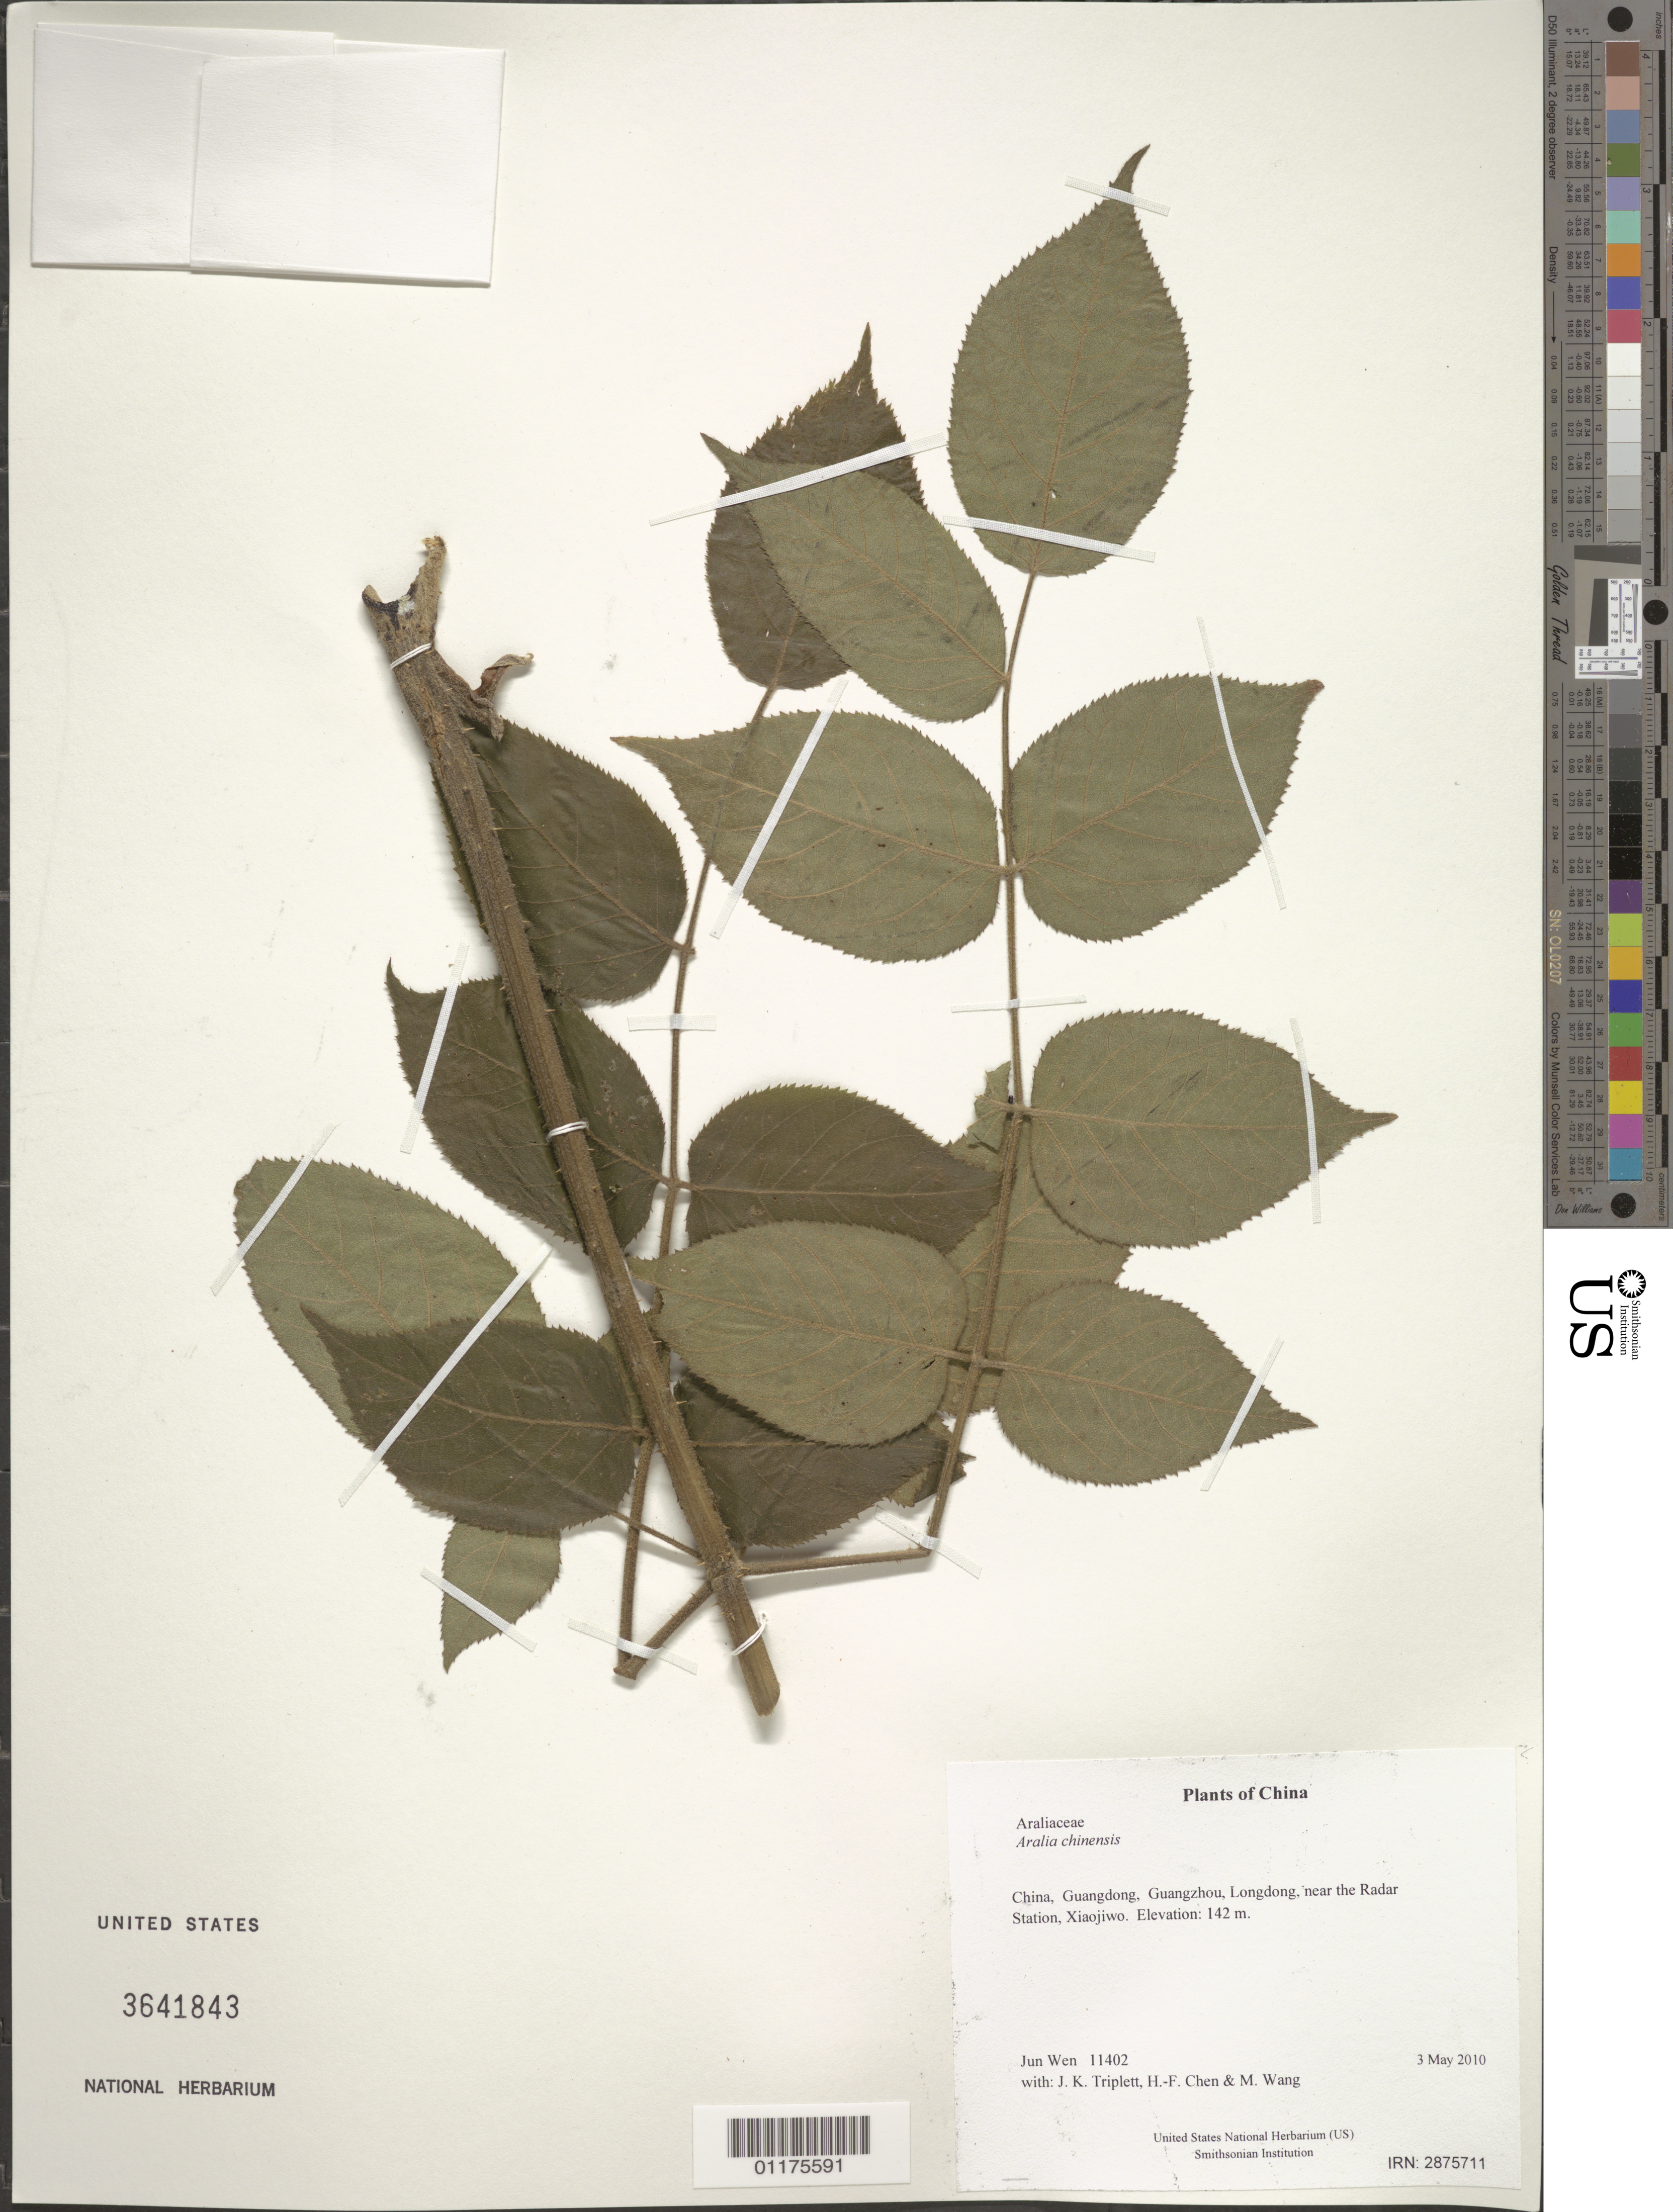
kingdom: Plantae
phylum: Tracheophyta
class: Magnoliopsida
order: Apiales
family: Araliaceae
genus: Aralia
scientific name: Aralia chinensis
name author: L.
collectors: J. Wen, J. K. Triplett, H.-F. Chen & M. Wang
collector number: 11402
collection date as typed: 3 May 2010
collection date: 2010-05-03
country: China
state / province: Guangdong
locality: Guangzhou, Longdong, near the Radar Station, Xiaojiwo.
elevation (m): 142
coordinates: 23 14.198 N, 113 22.983 E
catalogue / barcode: US 3641843